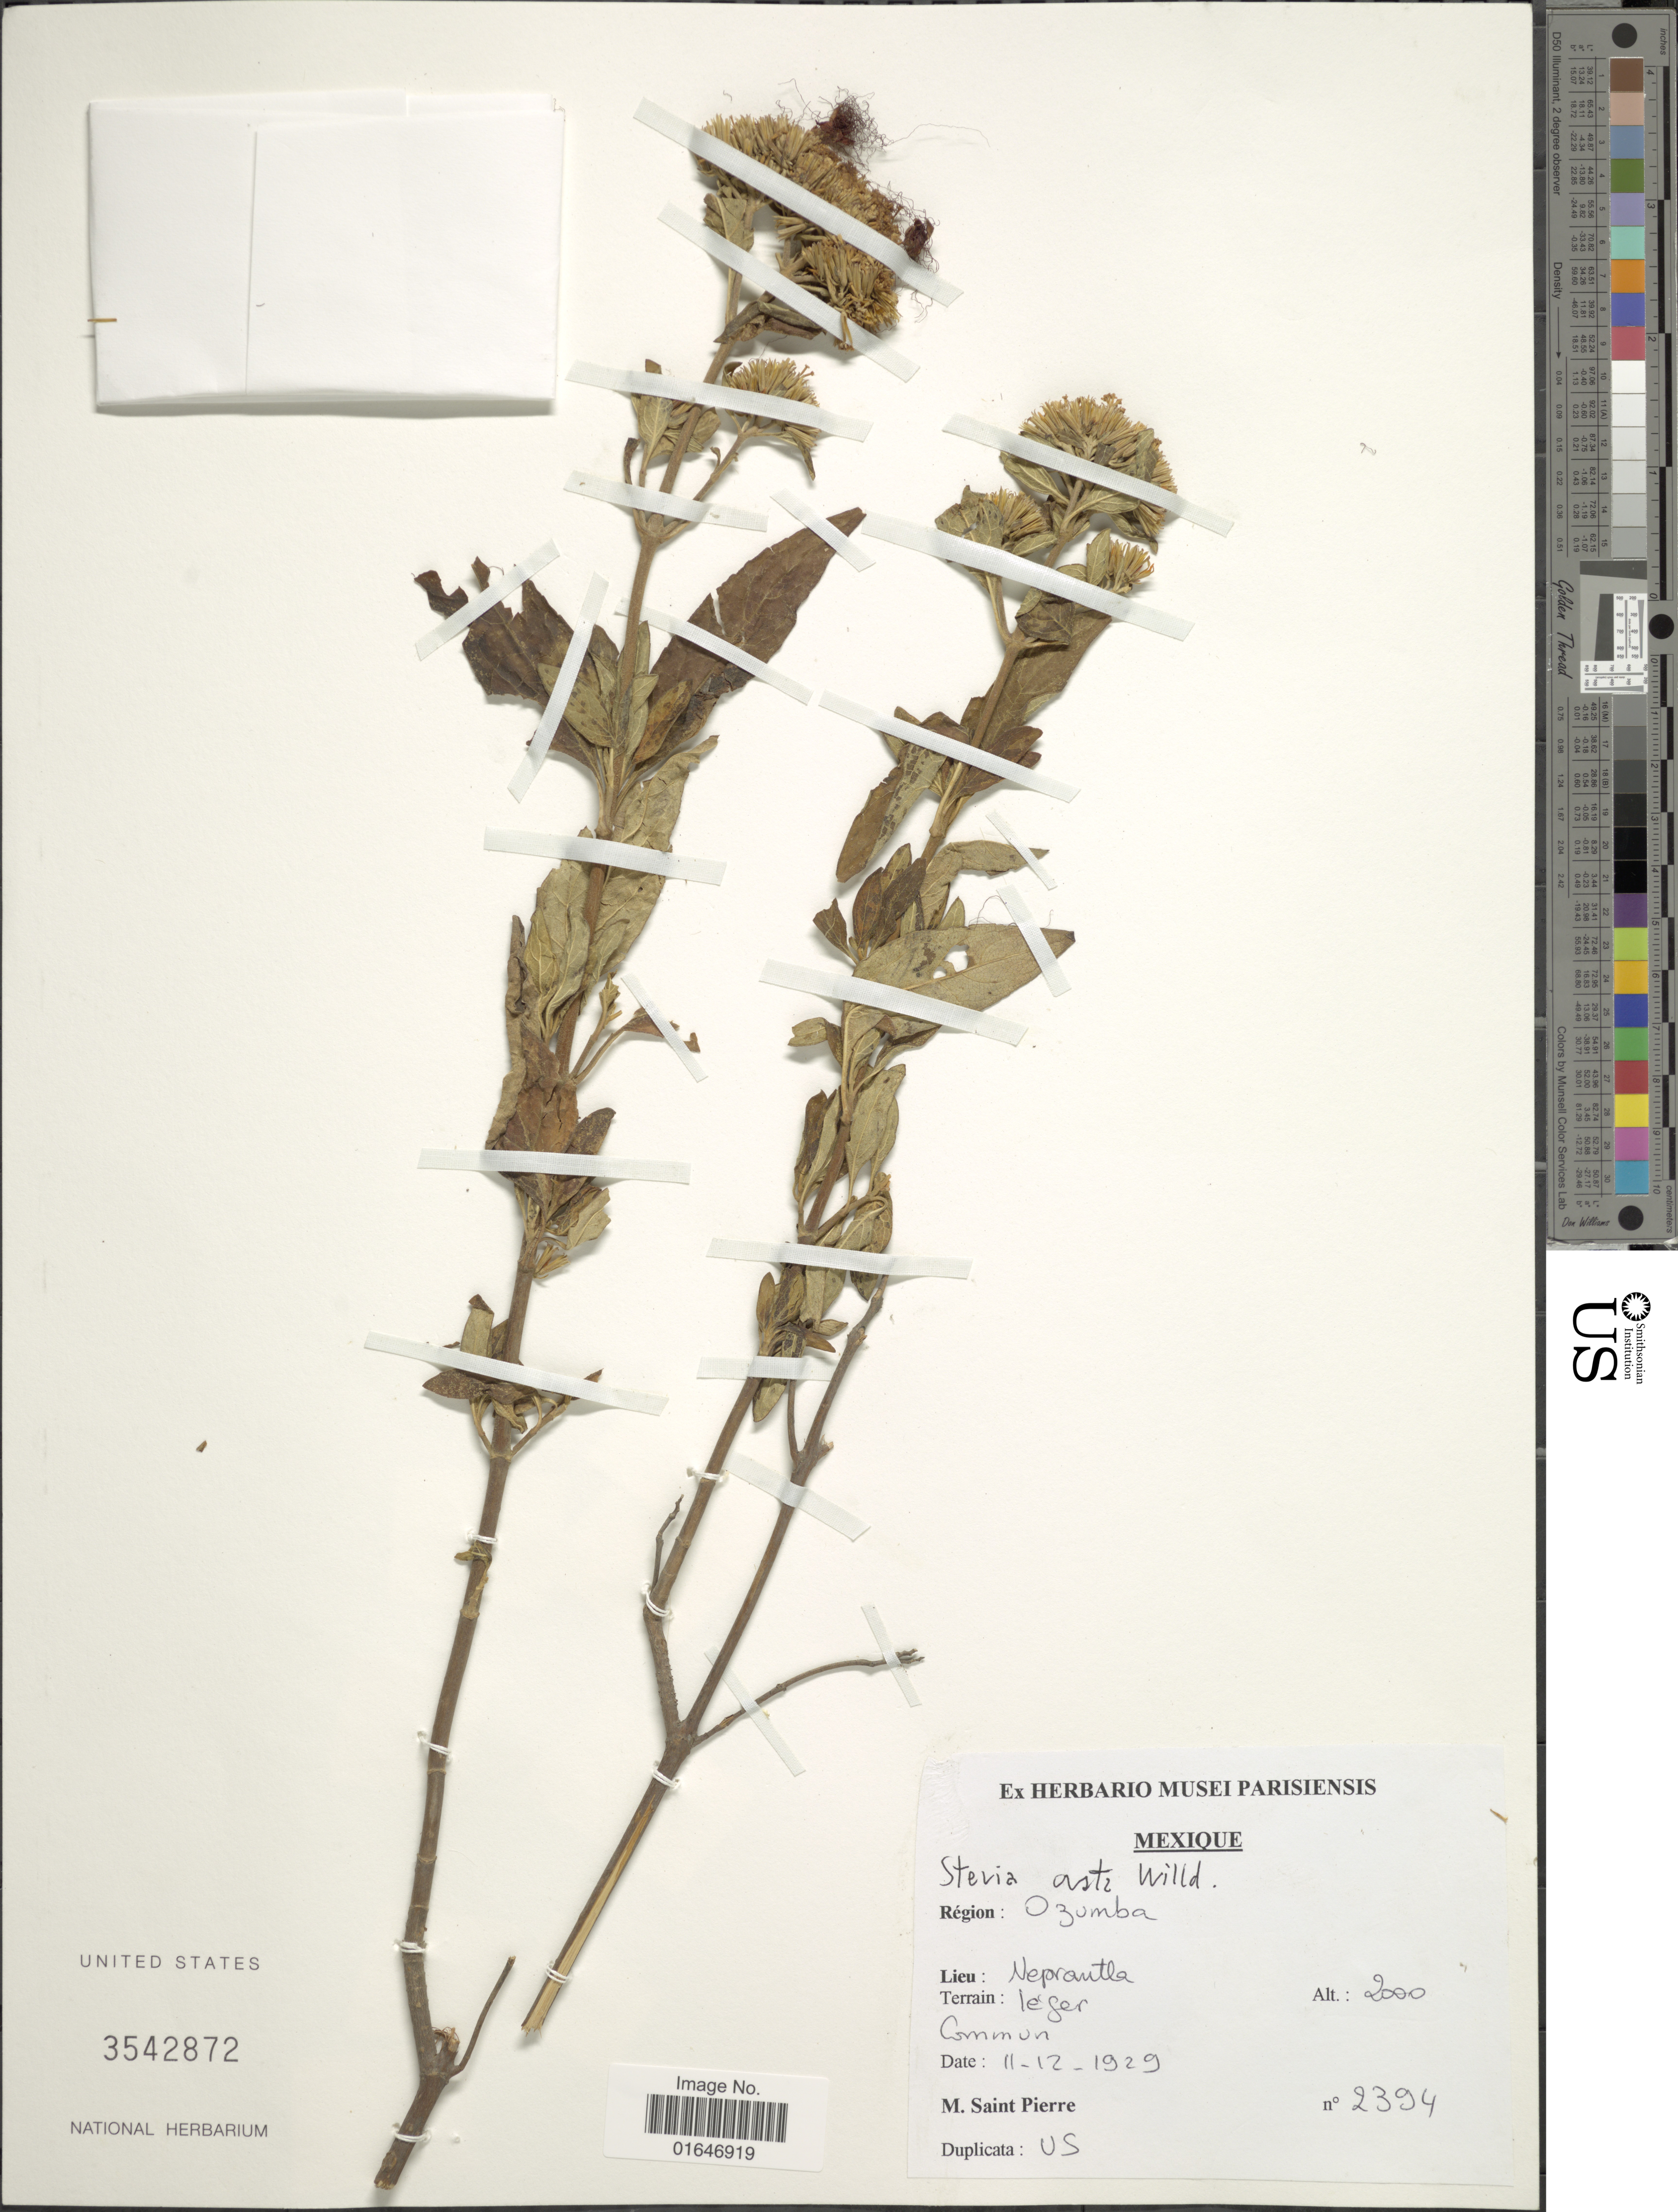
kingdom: Plantae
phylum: Tracheophyta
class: Magnoliopsida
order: Asterales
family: Asteraceae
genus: Stevia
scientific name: Stevia ovata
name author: Willd.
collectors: M. Saint-Pierre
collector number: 2394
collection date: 1929-12-11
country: Mexico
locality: Région: Ozumba, Lieu: Neprantla, terrain: leger.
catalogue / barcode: US 3542872